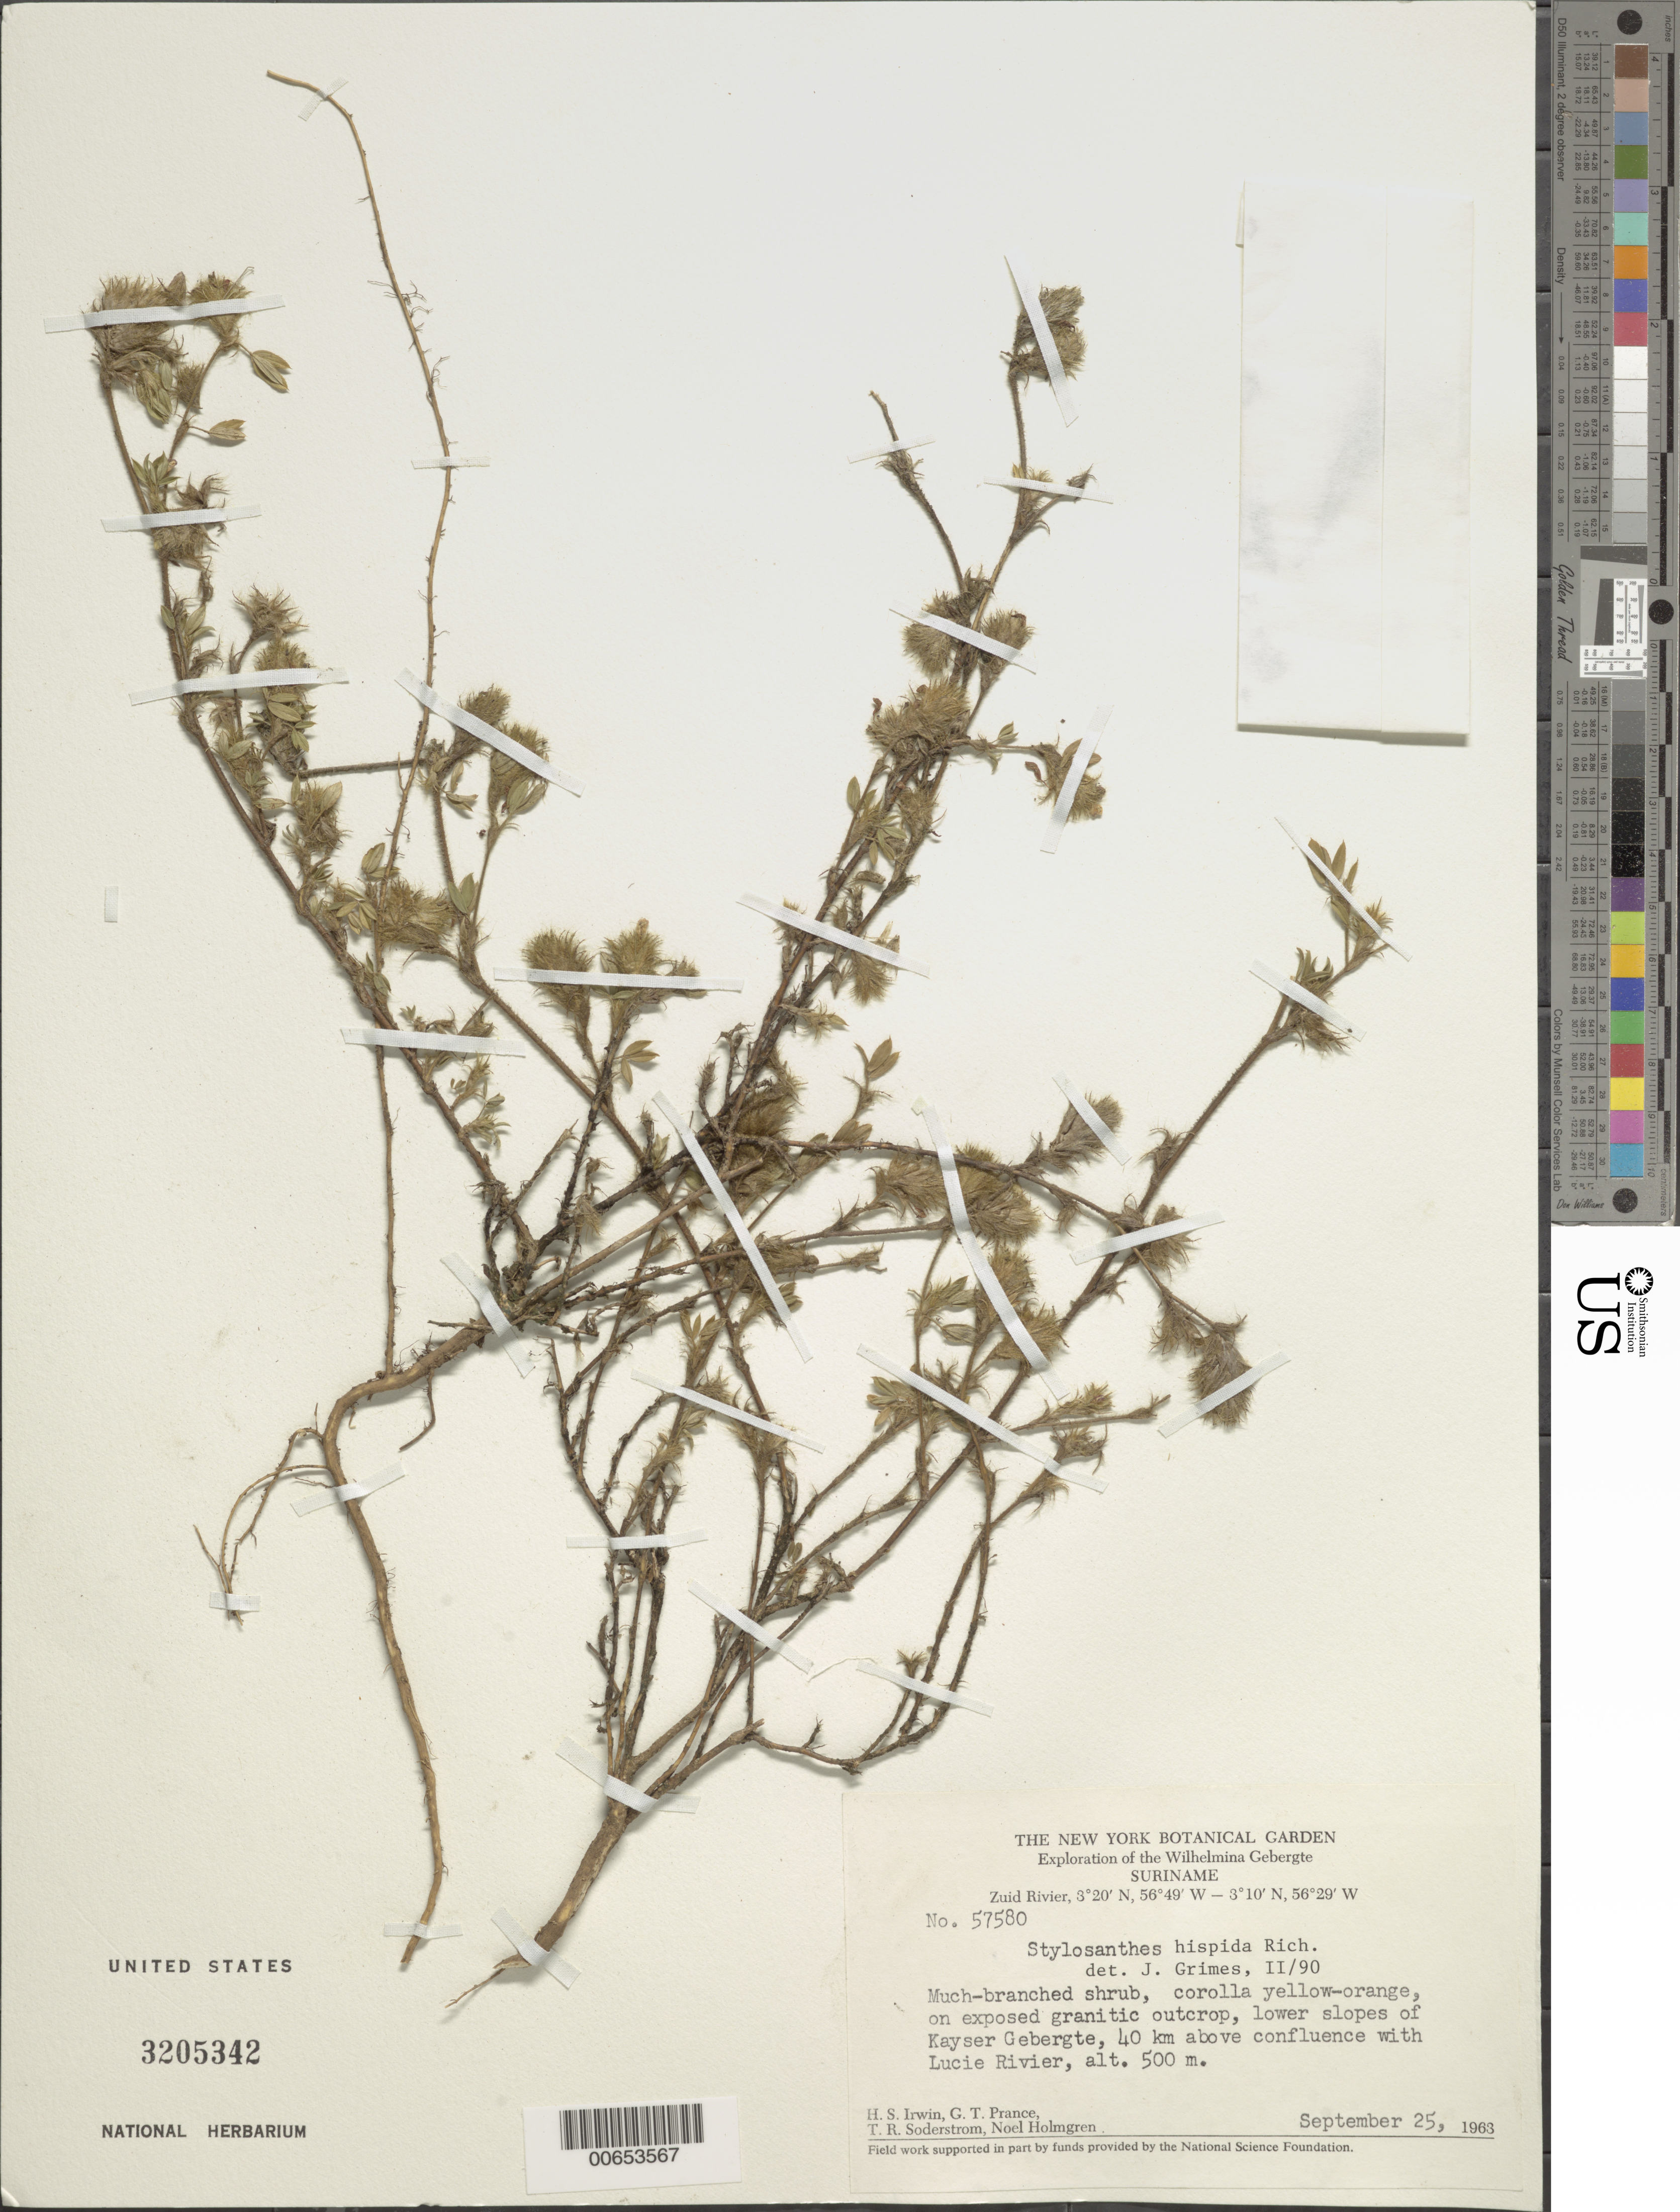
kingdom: Plantae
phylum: Tracheophyta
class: Magnoliopsida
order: Fabales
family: Fabaceae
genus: Stylosanthes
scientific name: Stylosanthes hispida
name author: Rich.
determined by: Grimes, J.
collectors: H. Irwin, G. T. Prance, T. R. Soderstrom & N. H. Holmgren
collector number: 57580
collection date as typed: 25-Sep-63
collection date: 1963-09-25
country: Suriname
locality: Kayser Airstrip, Zuid R., 45 km above confl. with Lucie R., Wilhelmina Gebergte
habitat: Exposed granitic outcrop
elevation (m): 500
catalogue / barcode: US 3205342